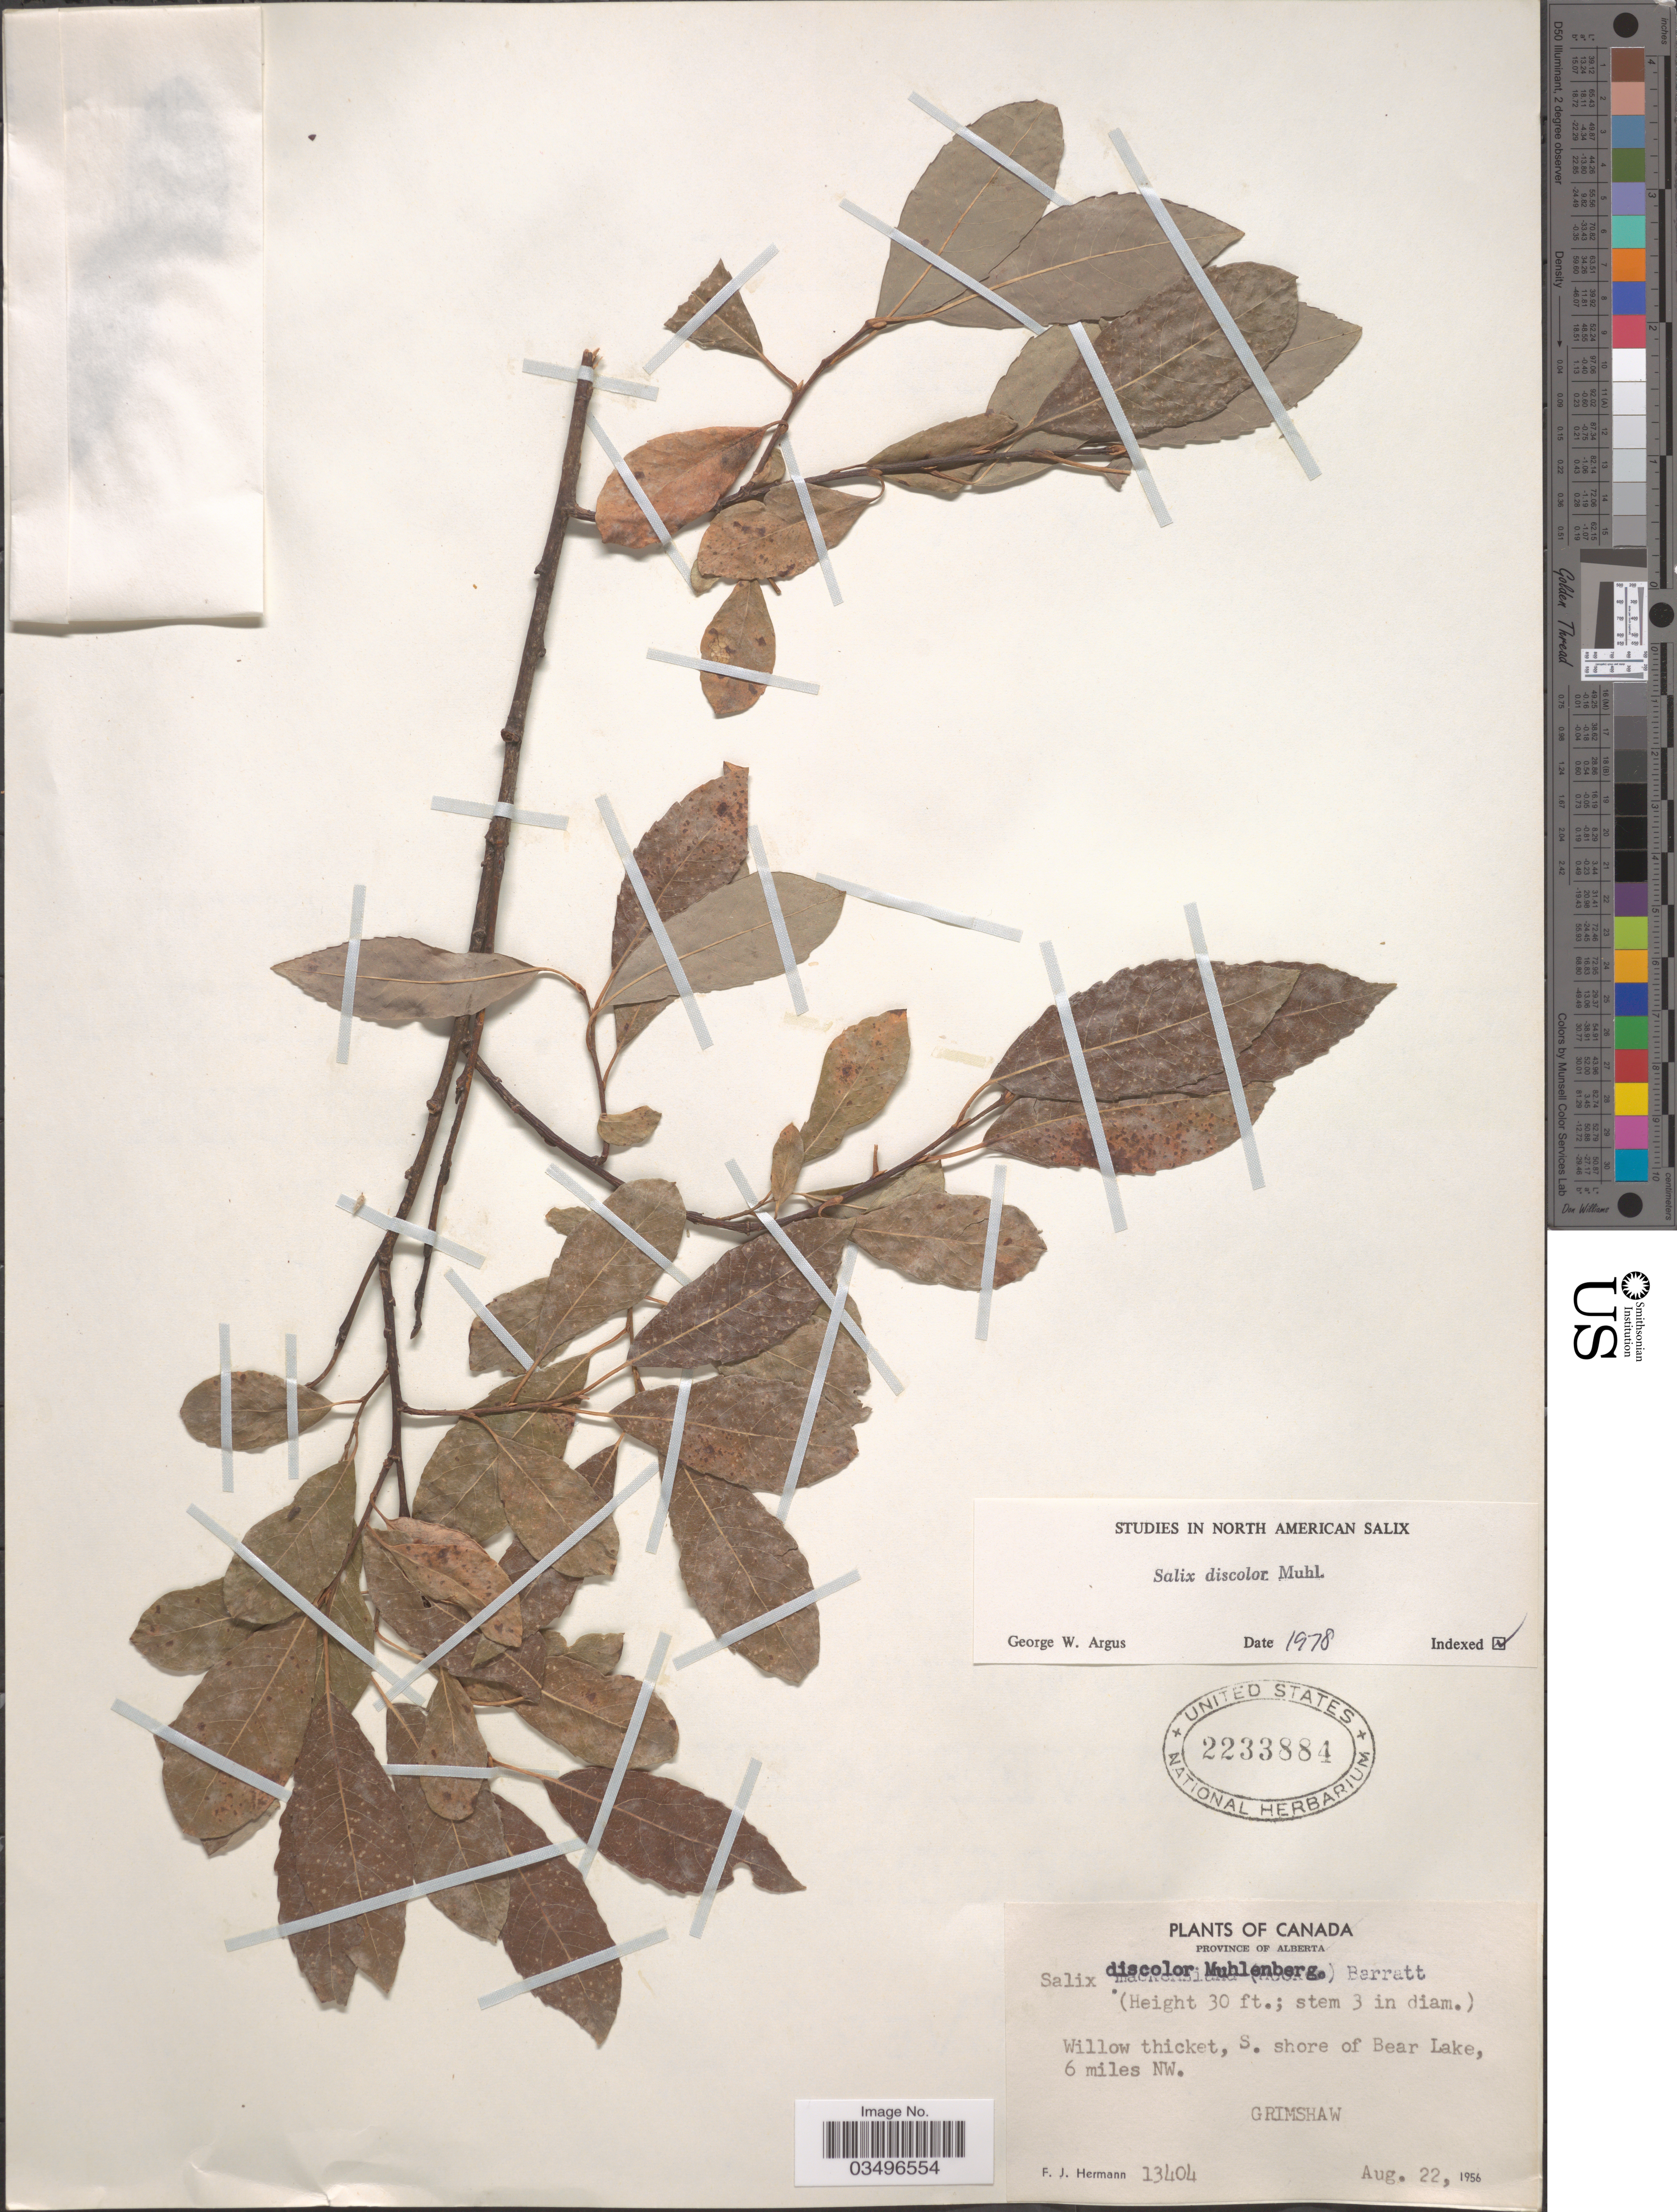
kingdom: Plantae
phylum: Tracheophyta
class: Magnoliopsida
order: Malpighiales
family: Salicaceae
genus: Salix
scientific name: Salix discolor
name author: Muhl.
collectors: F. J. Hermann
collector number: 13404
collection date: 1956-08-22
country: Canada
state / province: Alberta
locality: Willow thicket, S. shore of Bear Lake, 6 miles NW. Grimshaw.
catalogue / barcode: US 2233884